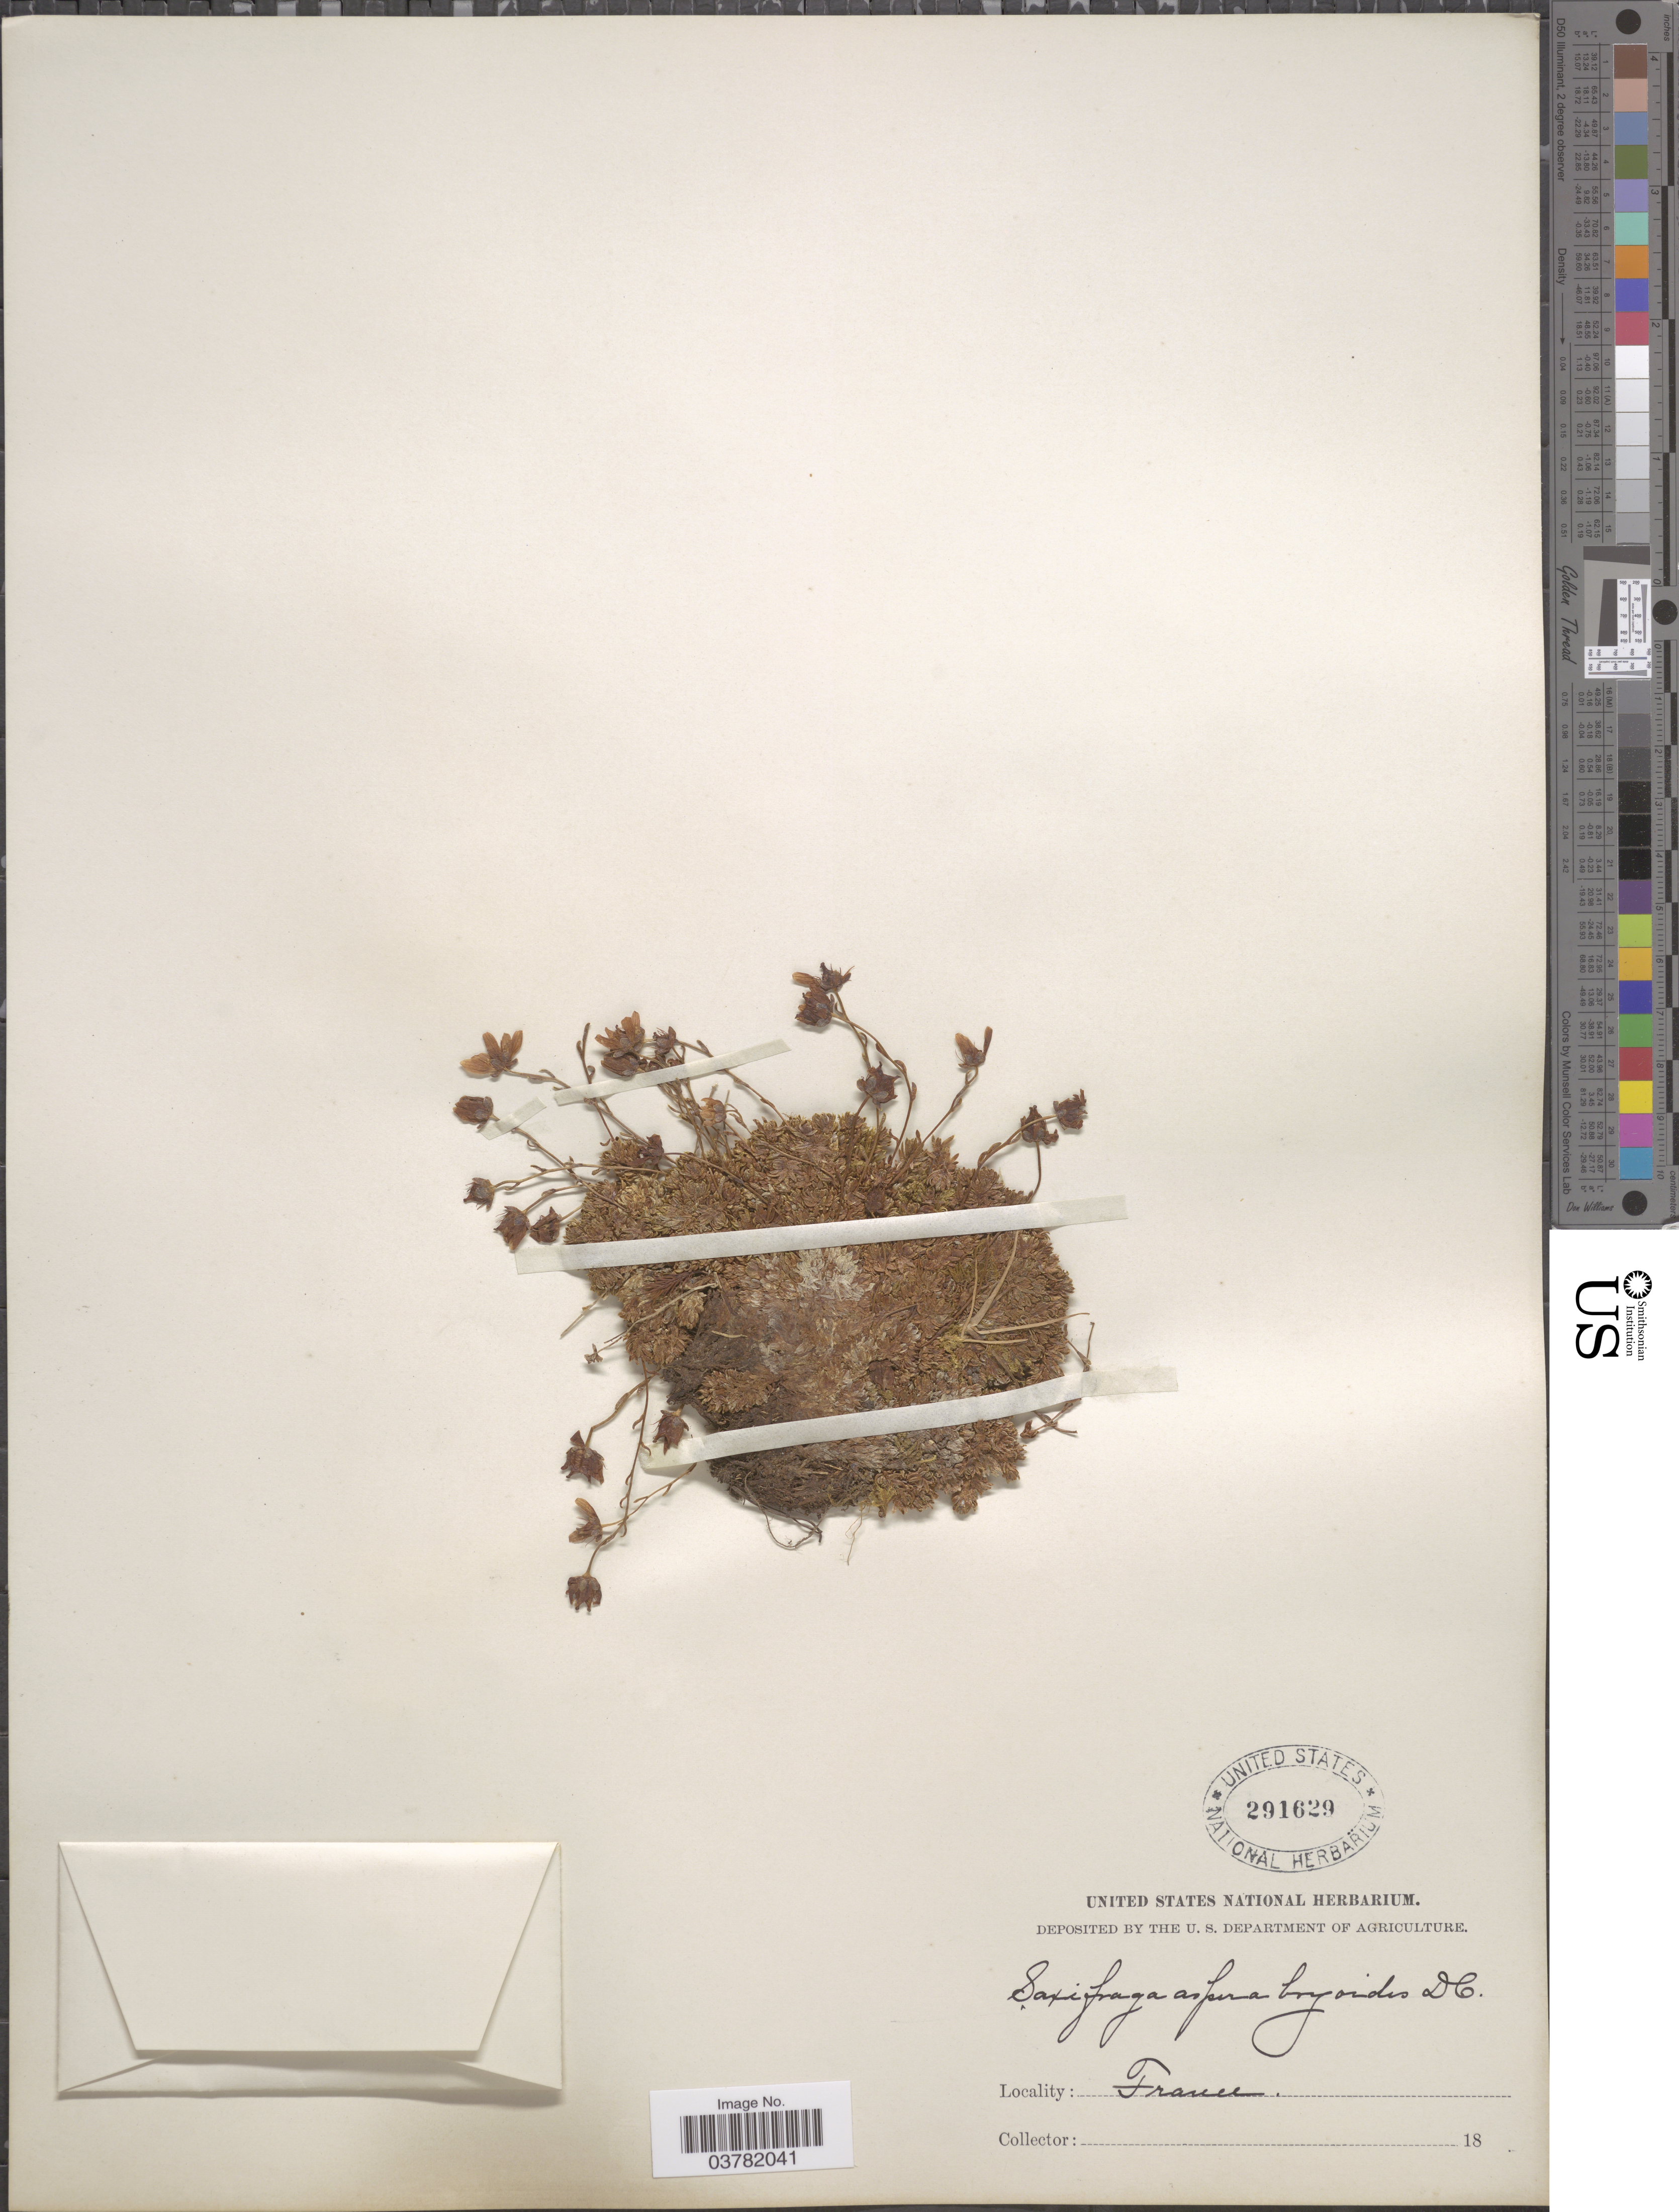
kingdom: Plantae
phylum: Tracheophyta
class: Magnoliopsida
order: Saxifragales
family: Saxifragaceae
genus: Saxifraga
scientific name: Saxifraga aspera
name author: L.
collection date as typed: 18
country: France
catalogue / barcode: US 291629